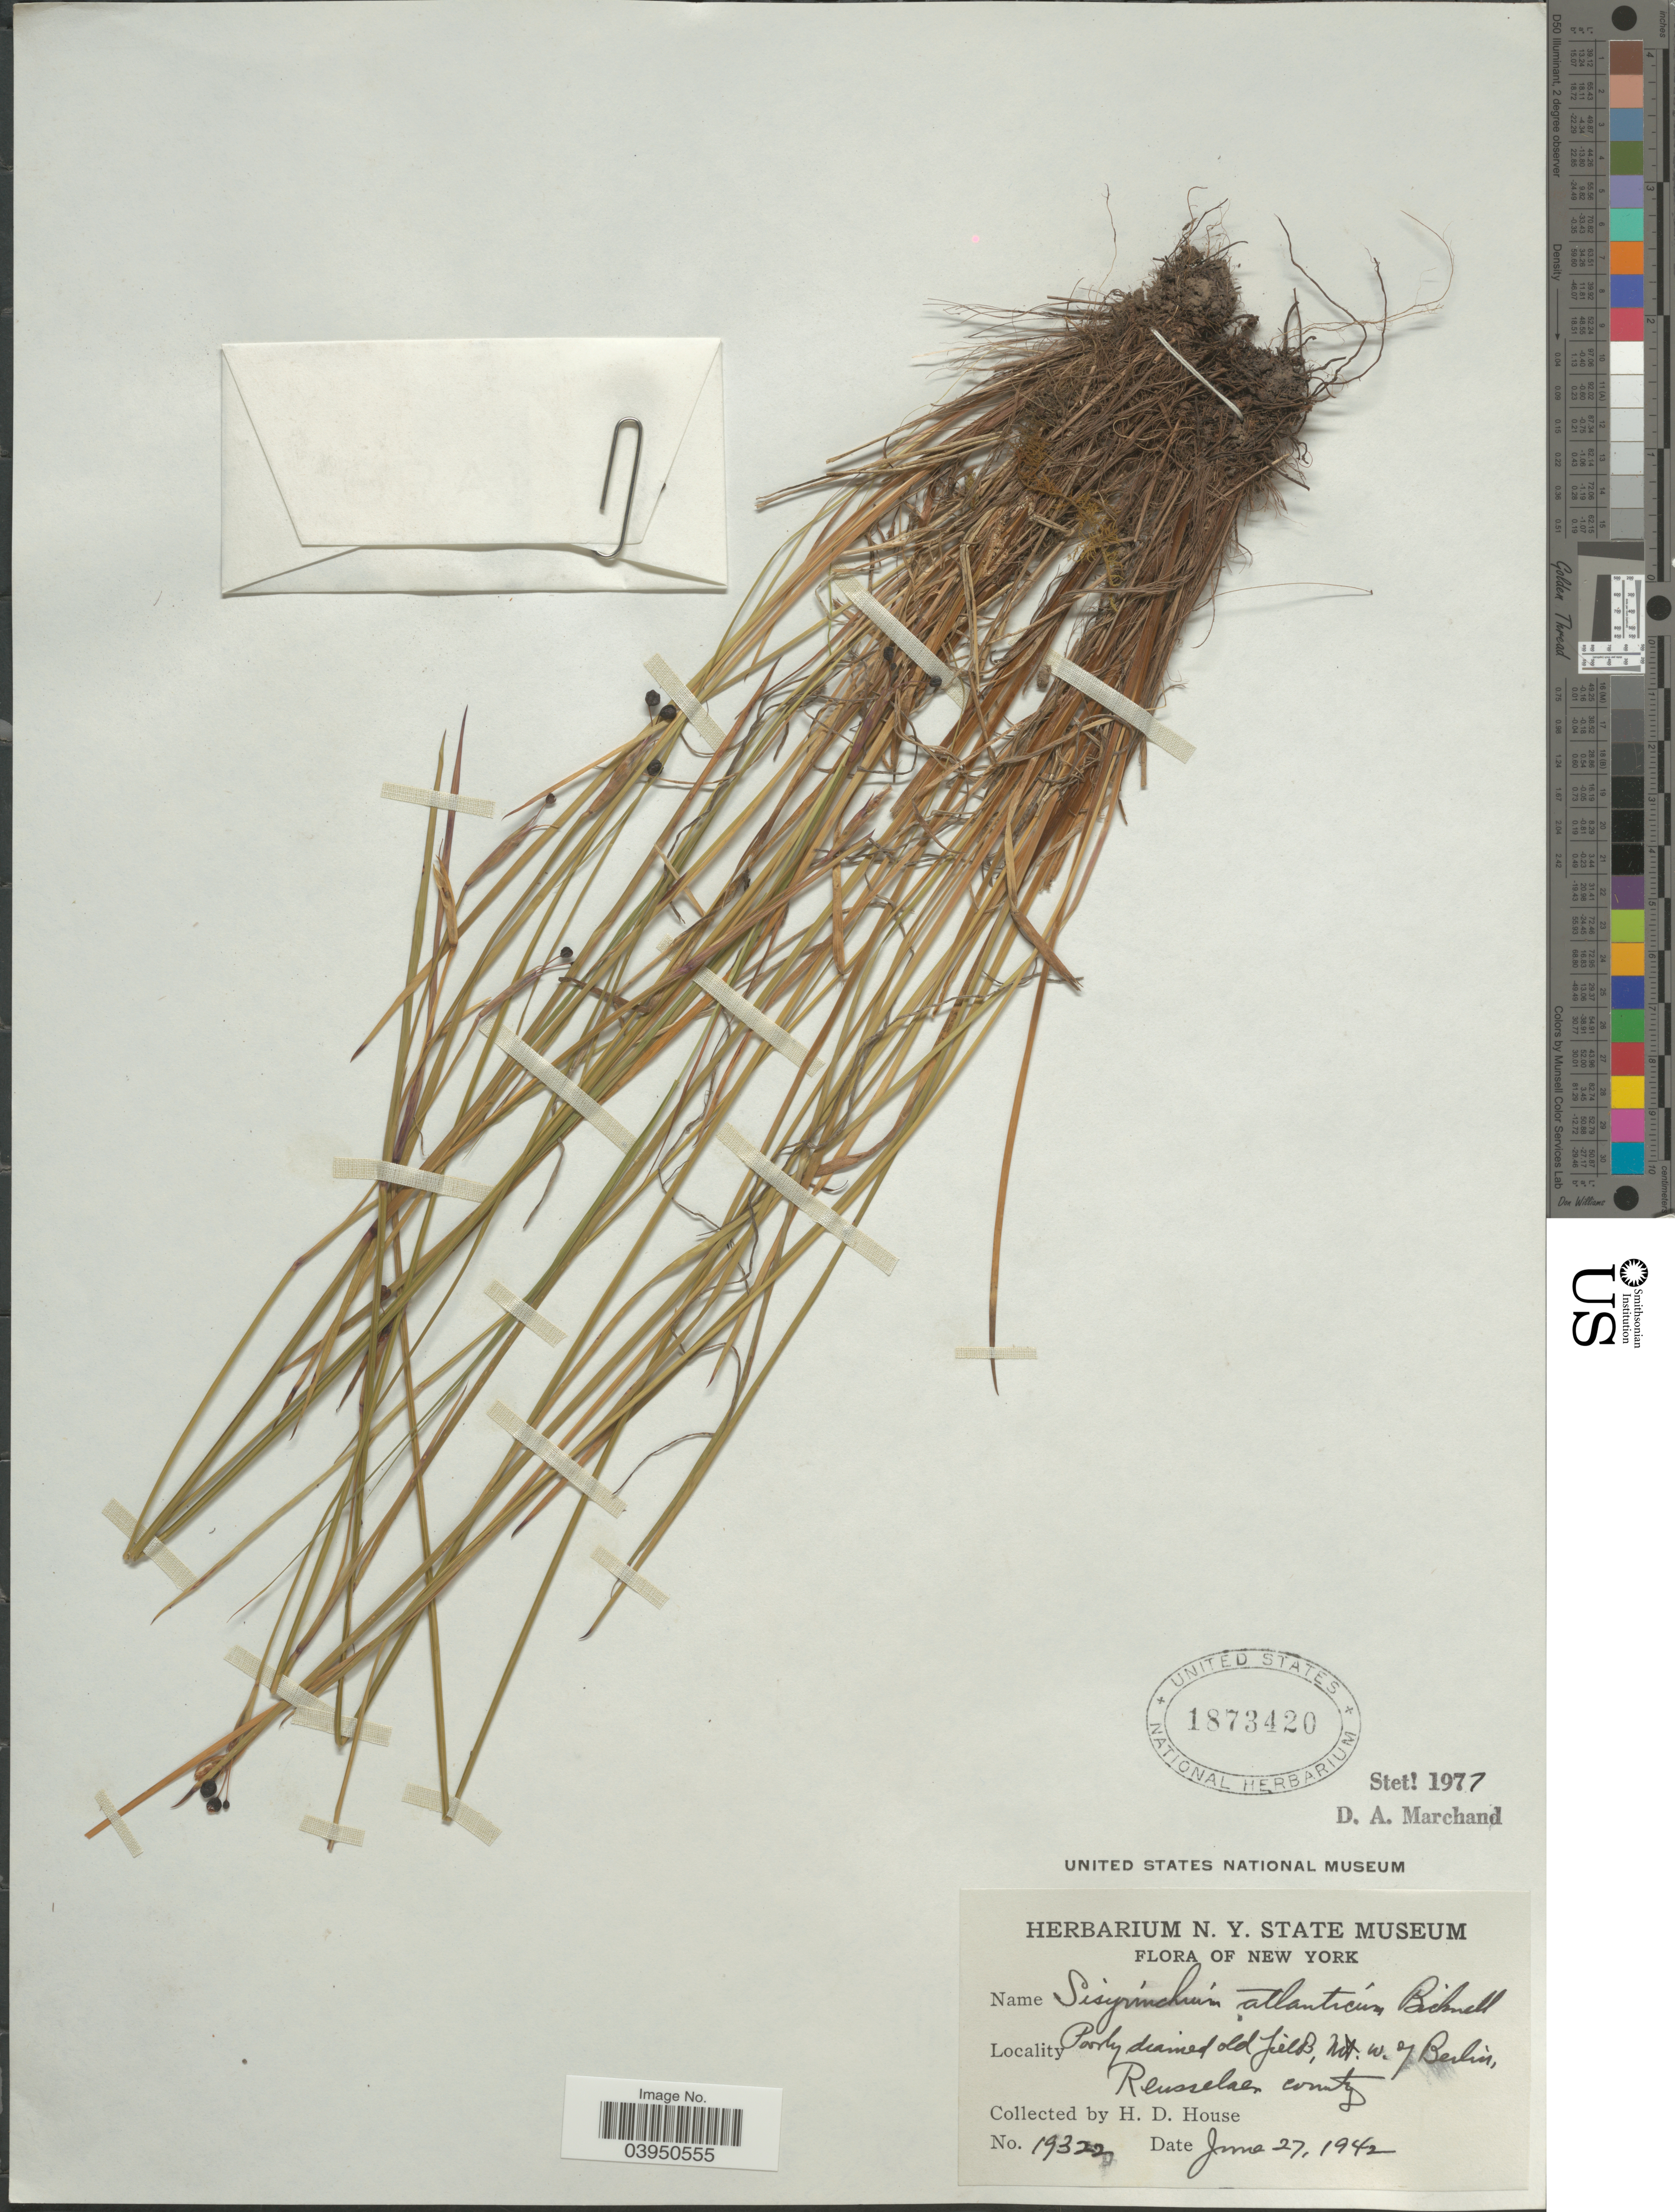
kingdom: Plantae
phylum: Tracheophyta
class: Liliopsida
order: Asparagales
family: Iridaceae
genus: Sisyrinchium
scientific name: Sisyrinchium atlanticum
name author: E.P. Bicknell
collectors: H. D. House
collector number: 19322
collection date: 1942-06-27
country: United States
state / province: New York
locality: Poorly drained old fields, Mt. w. of Berlin, Rensselaer County.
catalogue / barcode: US 1873420